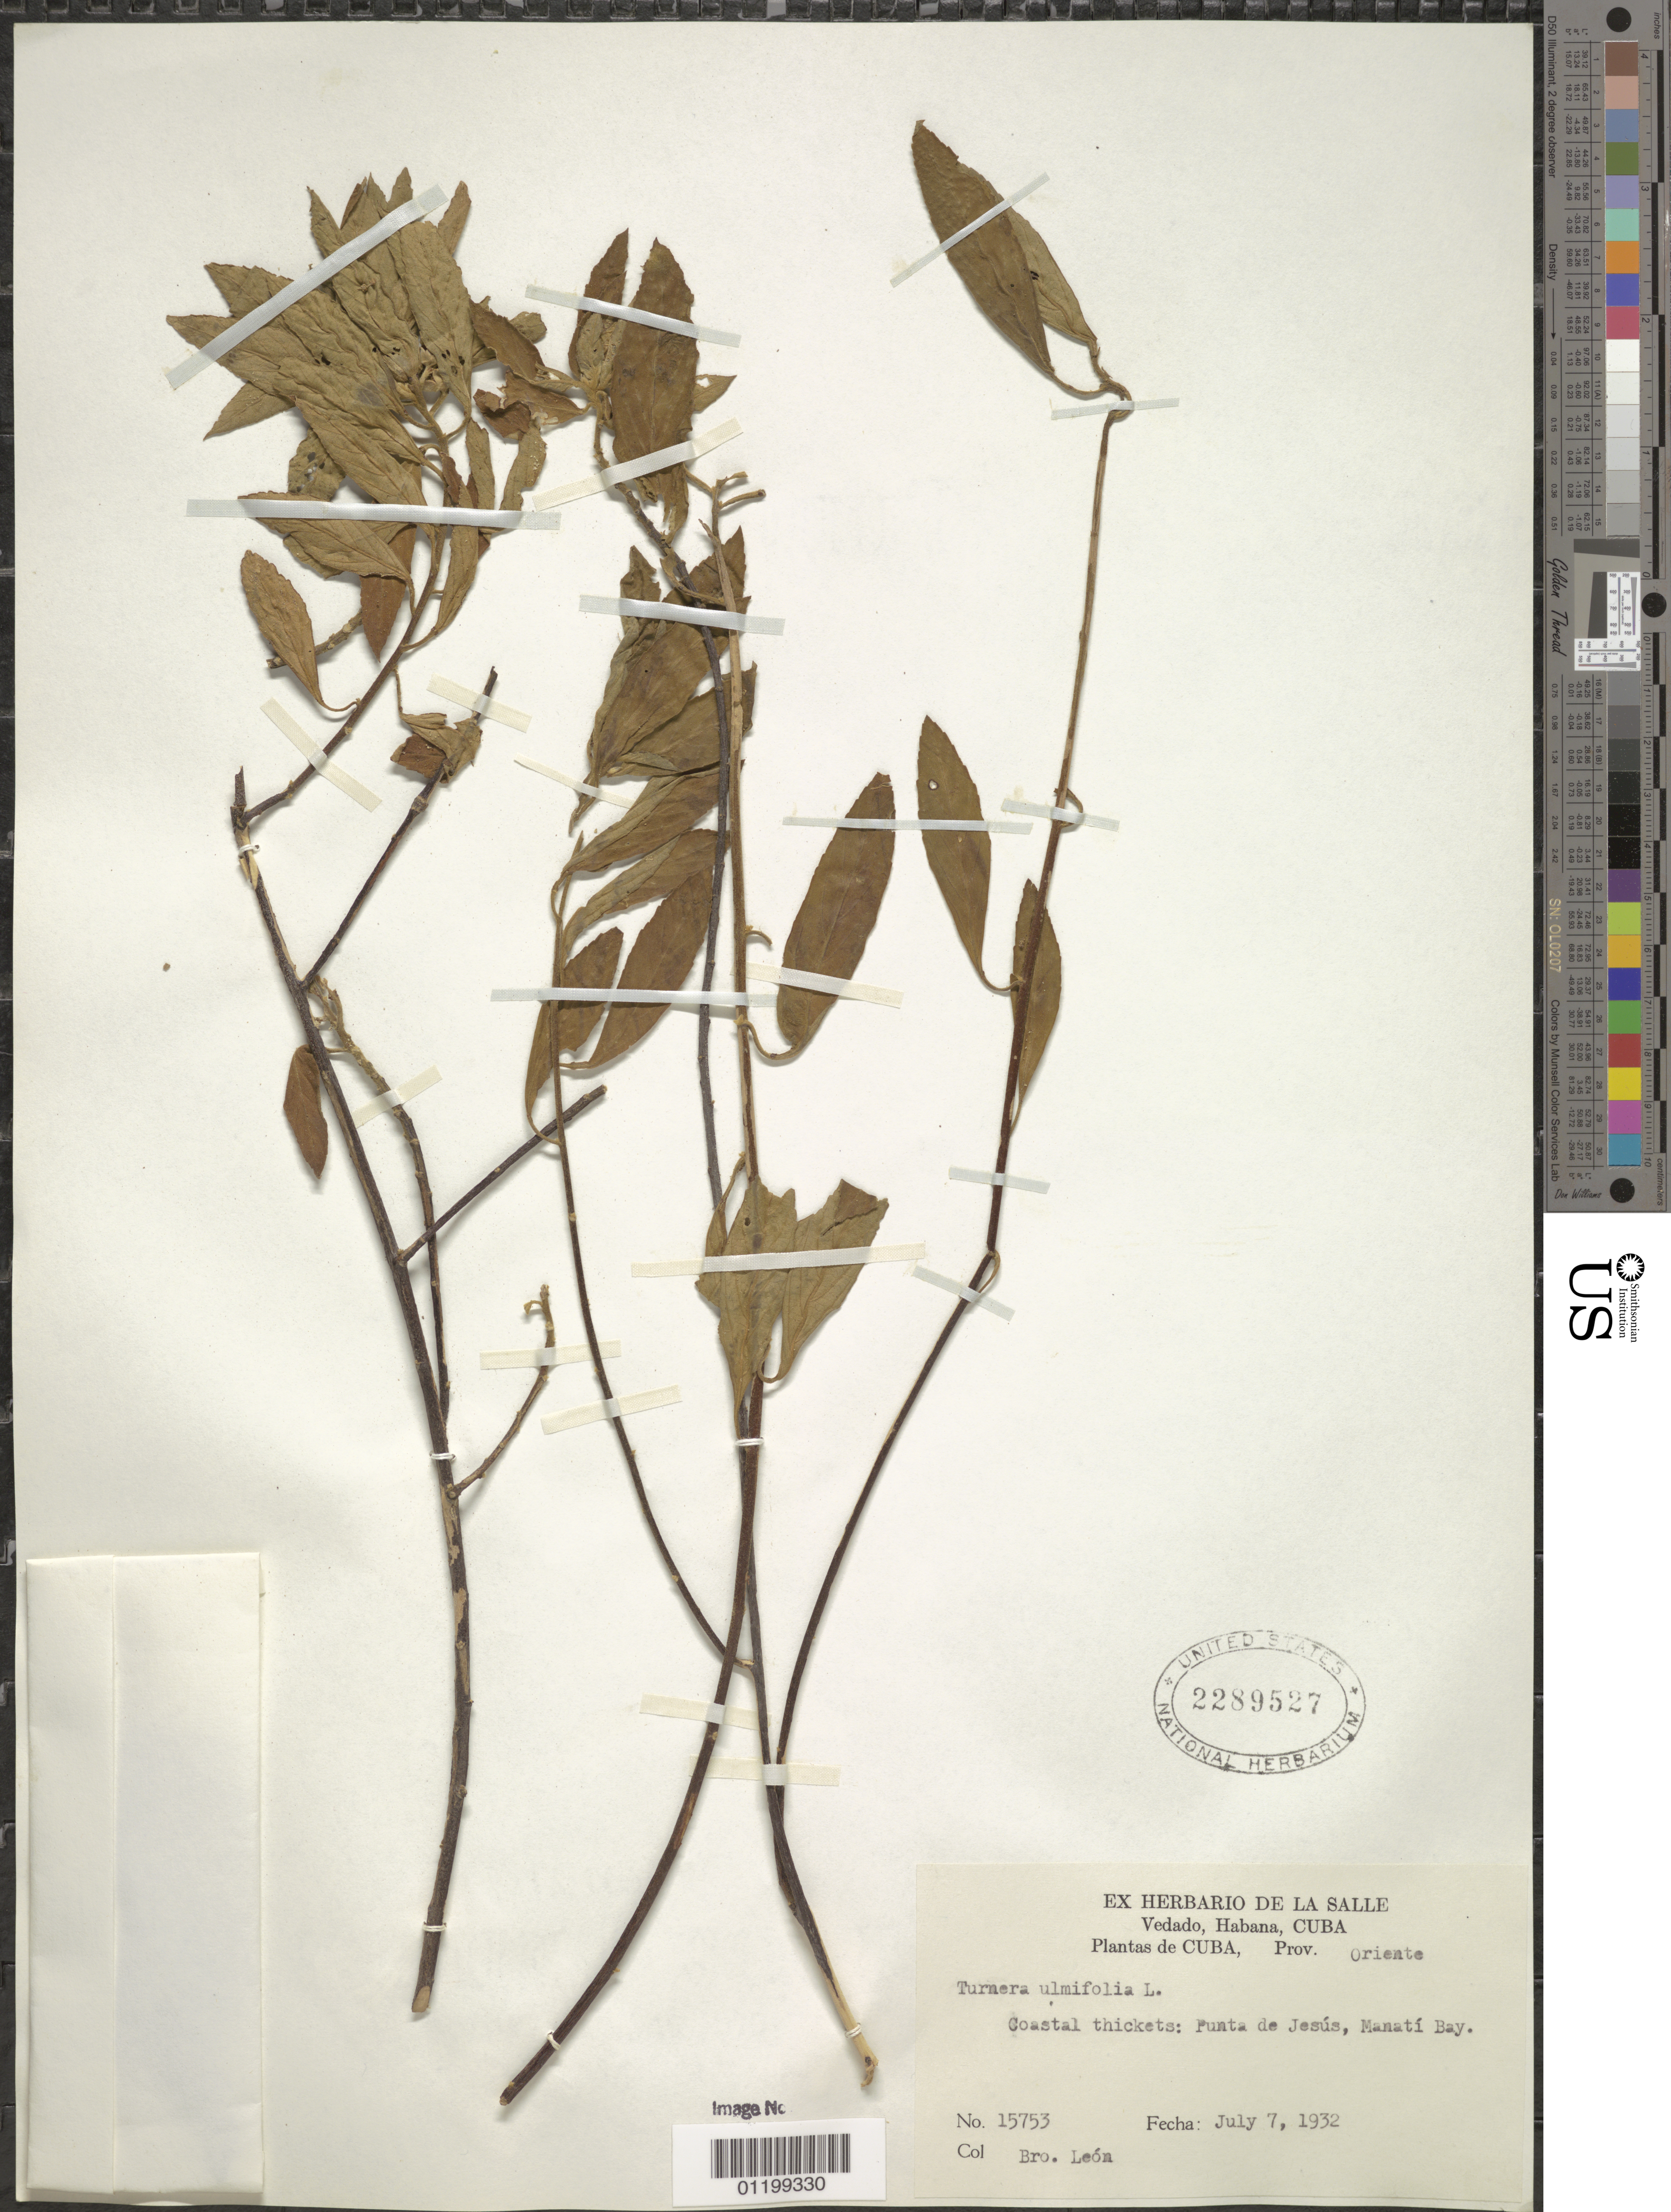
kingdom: Plantae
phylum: Tracheophyta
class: Magnoliopsida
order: Malpighiales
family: Turneraceae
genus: Turnera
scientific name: Turnera ulmifolia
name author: L.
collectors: Bro. León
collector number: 15753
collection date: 1932-07-07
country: Cuba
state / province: Oriente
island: Cuba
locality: Punta de Jesus, Manati Bay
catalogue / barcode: US 2289527